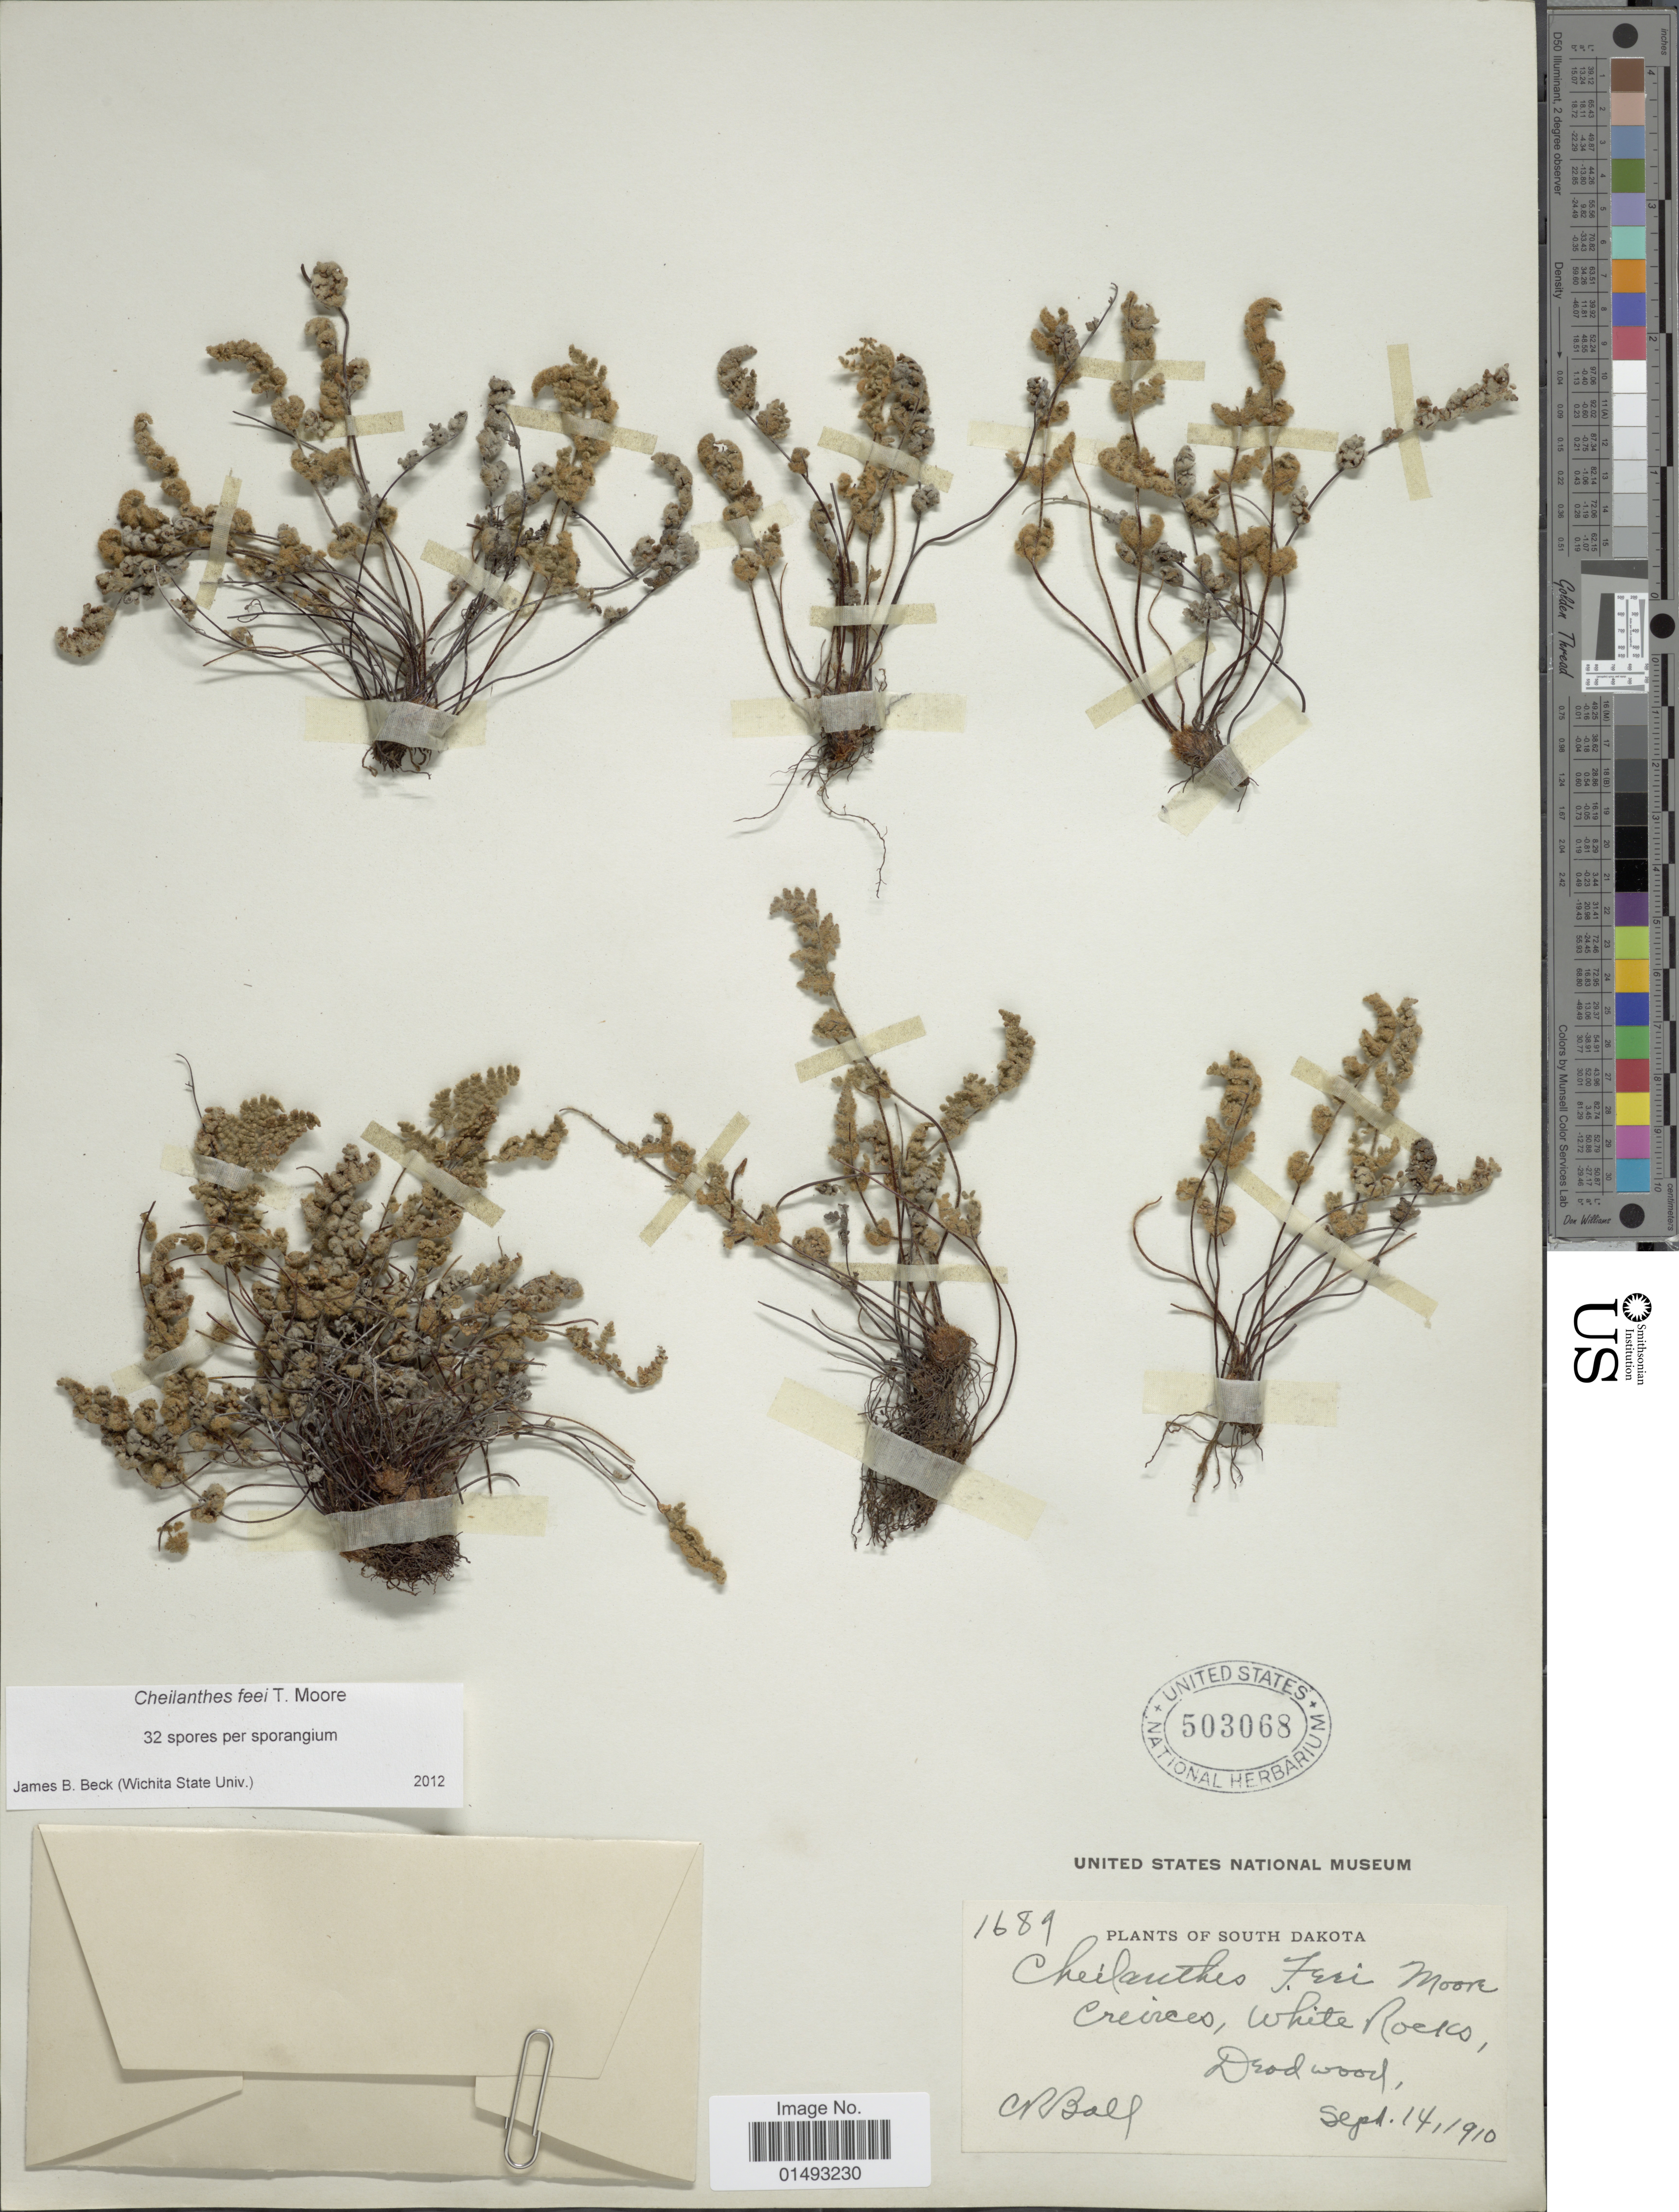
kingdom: Plantae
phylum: Tracheophyta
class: Polypodiopsida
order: Polypodiales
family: Pteridaceae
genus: Myriopteris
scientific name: Myriopteris gracilis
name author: Fée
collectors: C. R. Ball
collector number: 1689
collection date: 1910-09-14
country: United States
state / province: South Dakota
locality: Crevices, White Rocks, Deadwood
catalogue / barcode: US 503068